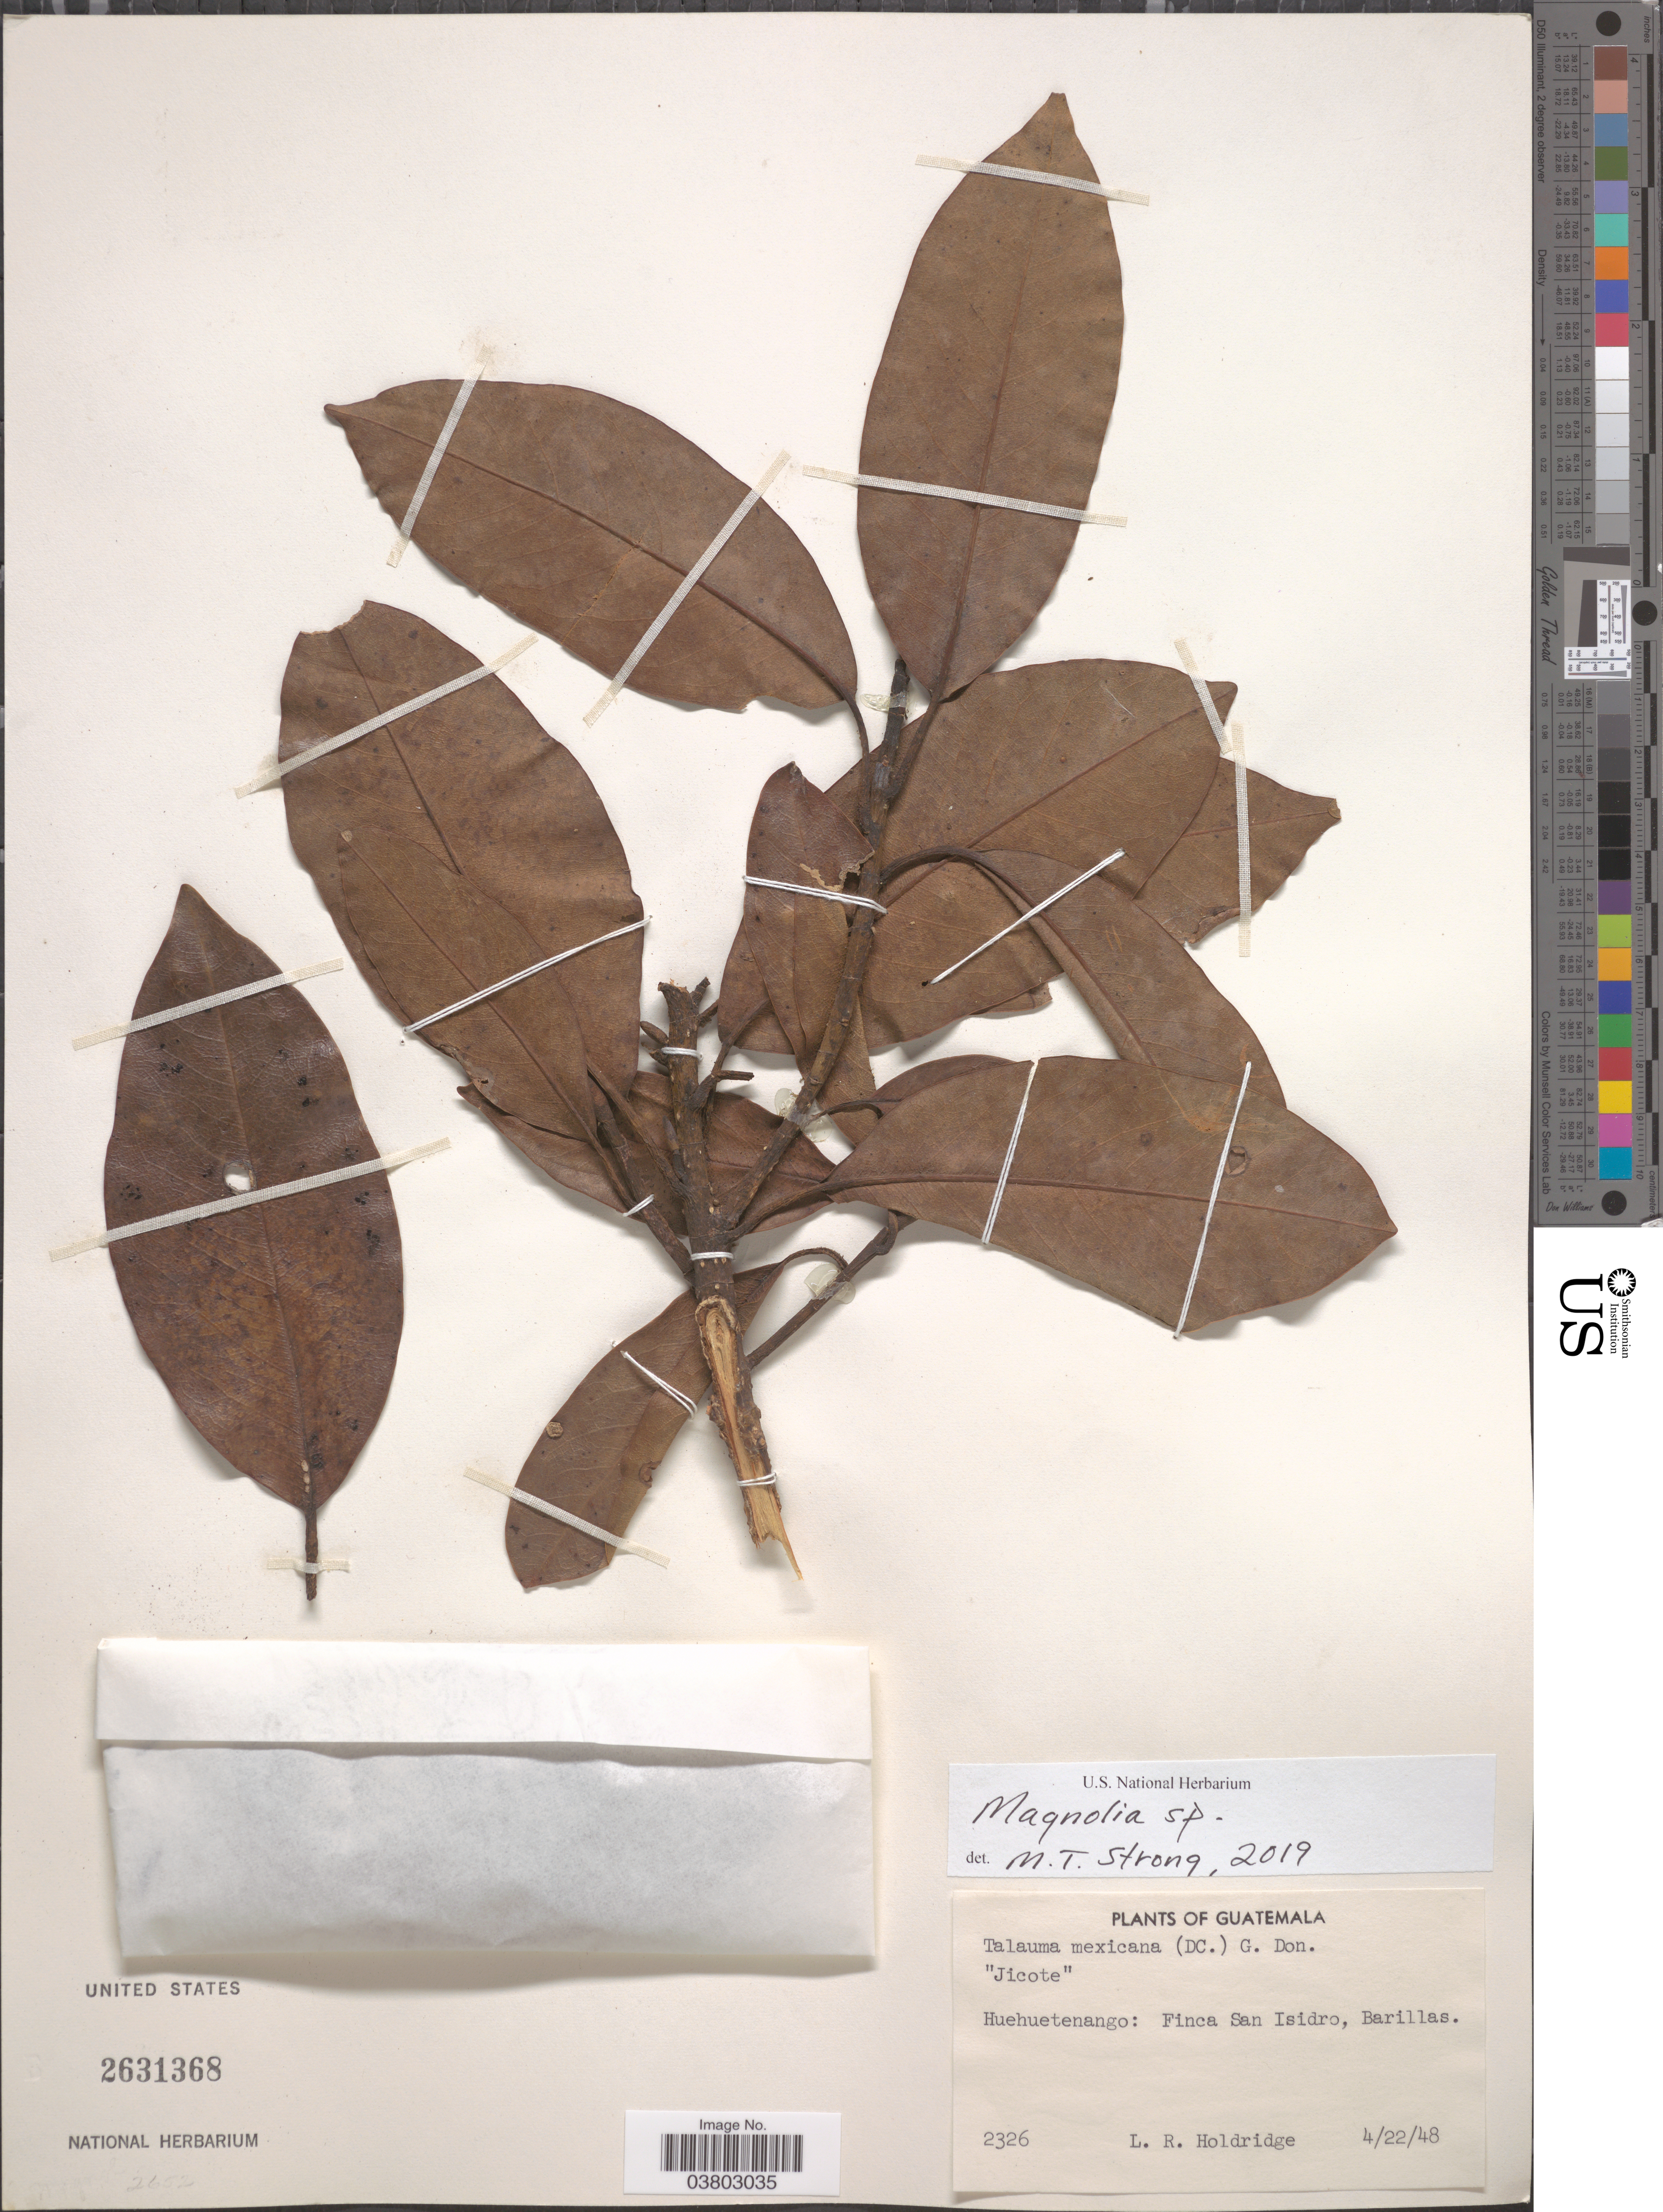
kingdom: Plantae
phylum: Tracheophyta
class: Magnoliopsida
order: Magnoliales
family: Magnoliaceae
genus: Magnolia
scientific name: Magnolia sp.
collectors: L. Holdridge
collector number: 2326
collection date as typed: Transcribed d/m/y: 22/4/48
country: Guatemala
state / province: Huehuetenango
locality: Finca San Isidro, Barillas.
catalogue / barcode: US 2631368